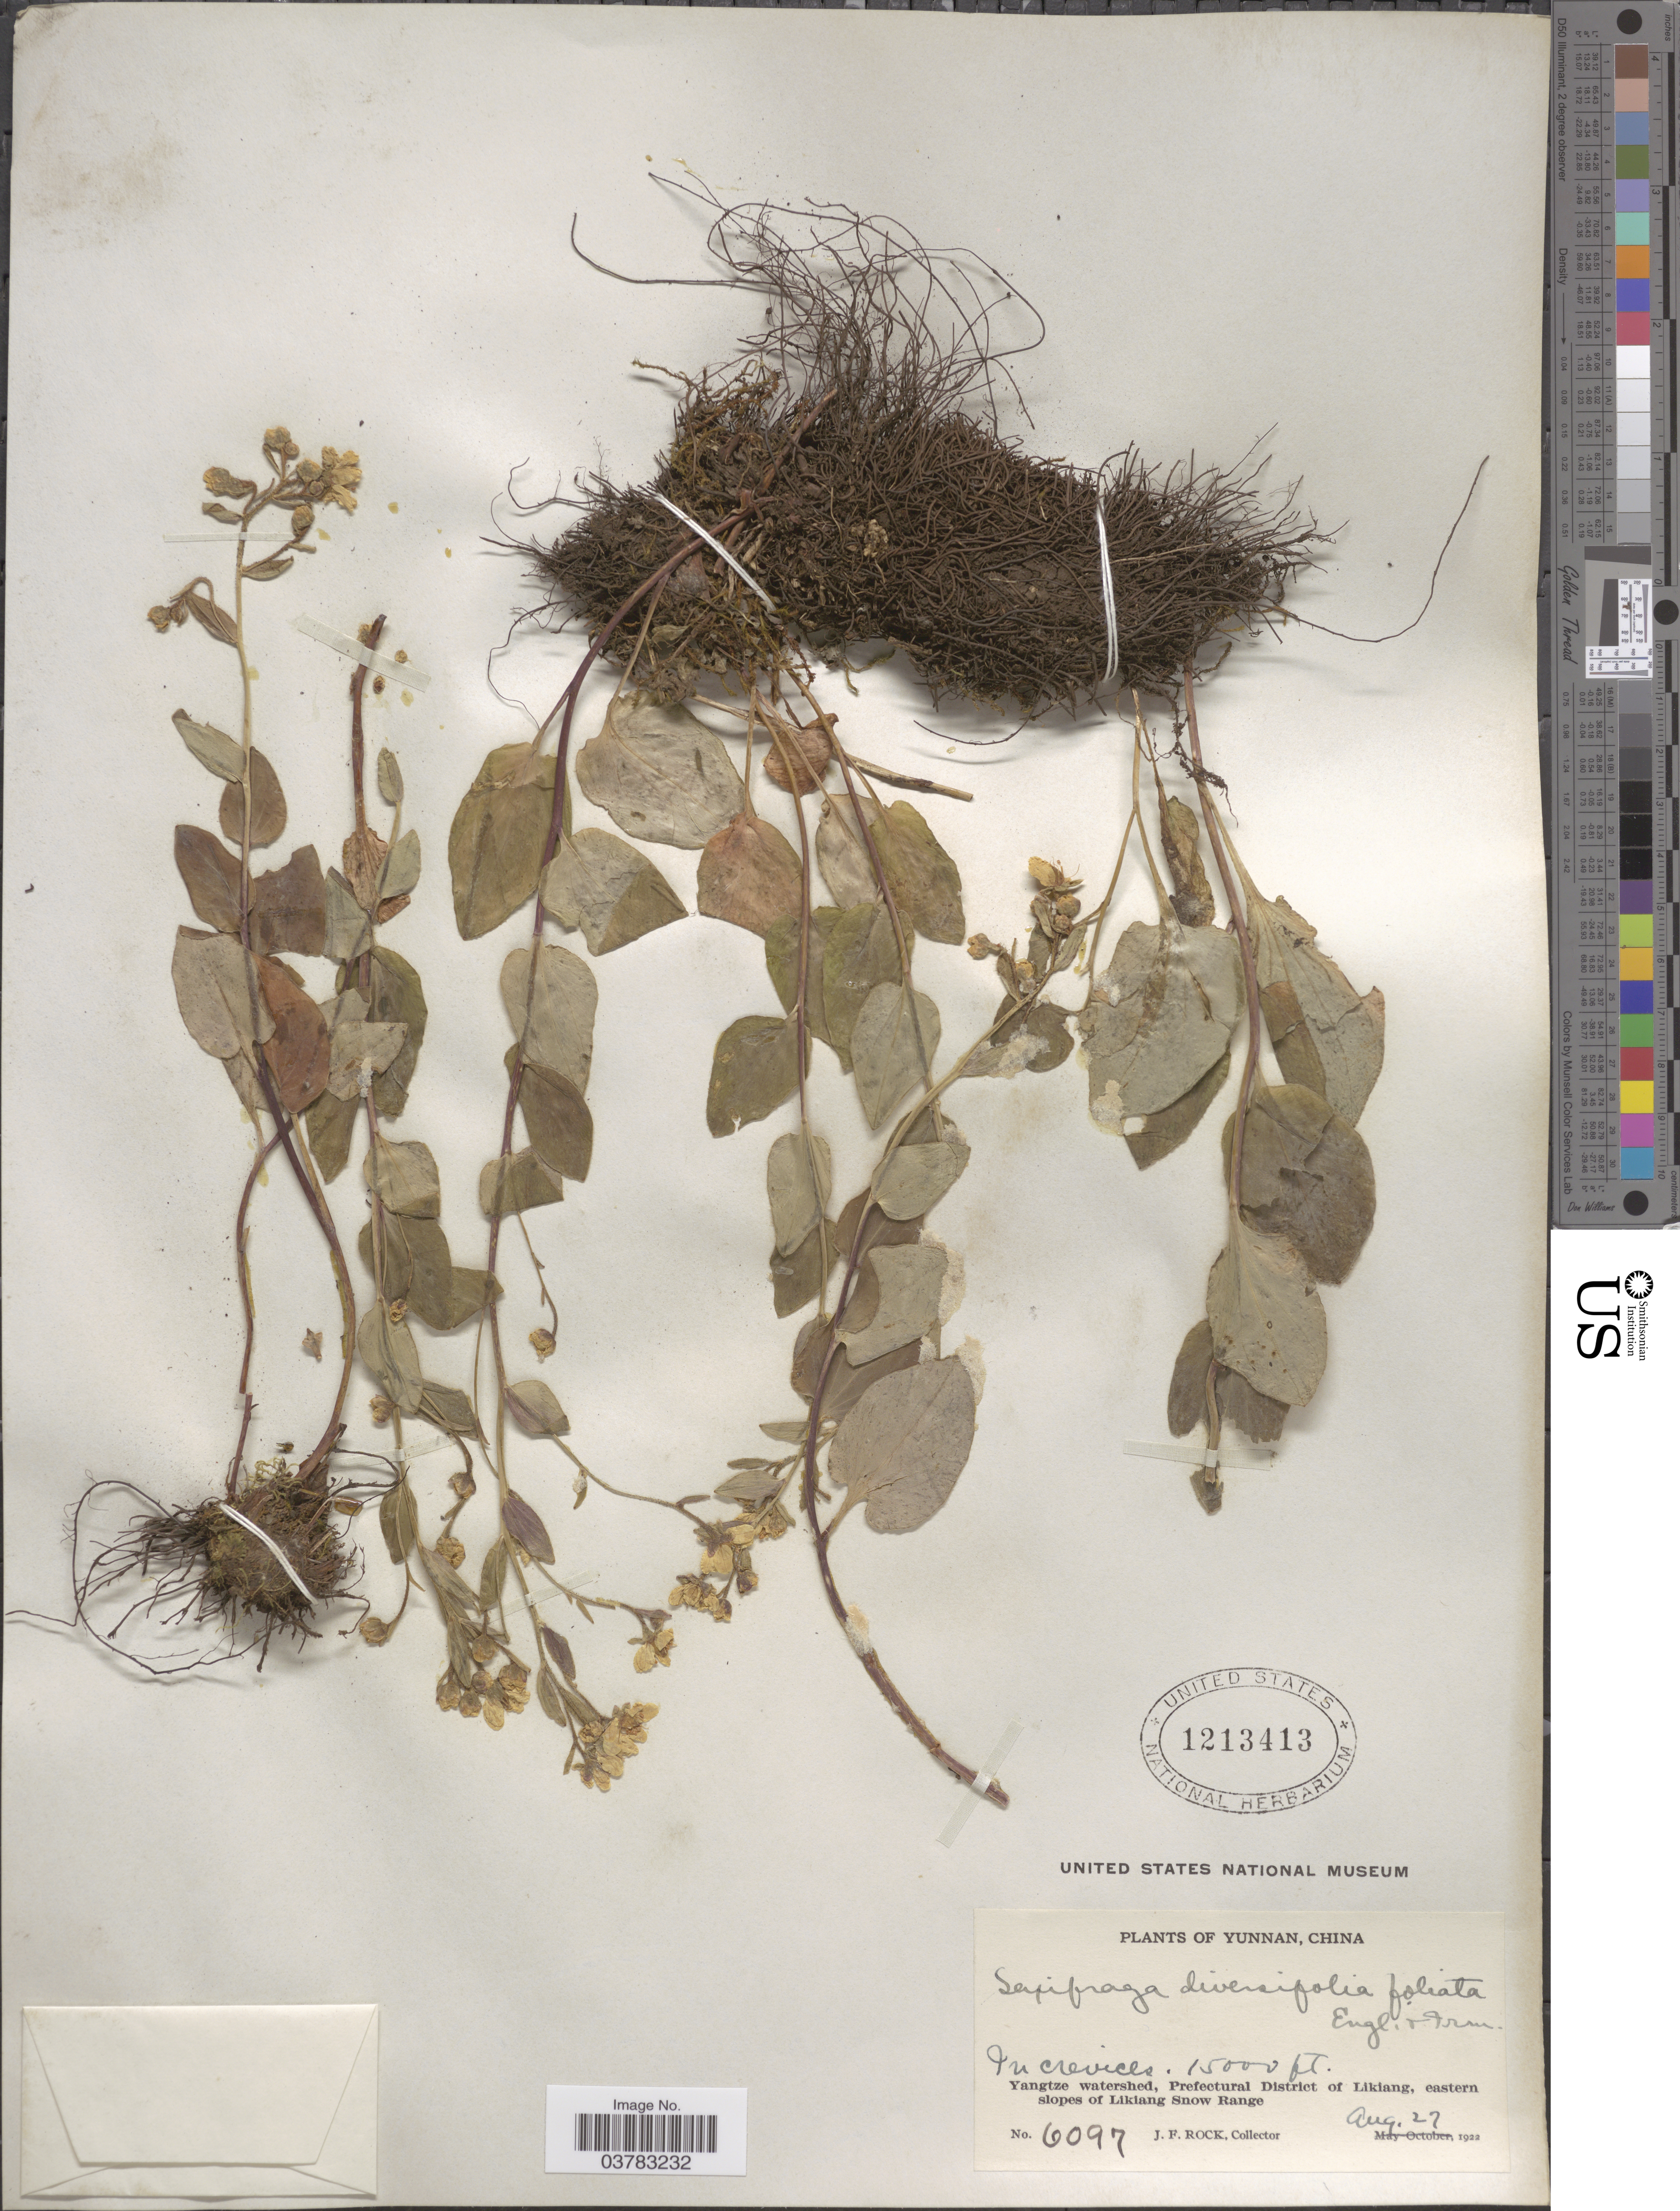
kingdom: Plantae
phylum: Tracheophyta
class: Magnoliopsida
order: Saxifragales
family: Saxifragaceae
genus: Saxifraga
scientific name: Saxifraga diversifolia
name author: Wall.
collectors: J. Rock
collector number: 6097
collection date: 1922-08-27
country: China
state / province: Yunnan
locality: In crevices. Yangtze watershed, Prefectural District of Likiang, eastern slopes of Likiang Snow Range.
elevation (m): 4572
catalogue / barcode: US 1213413